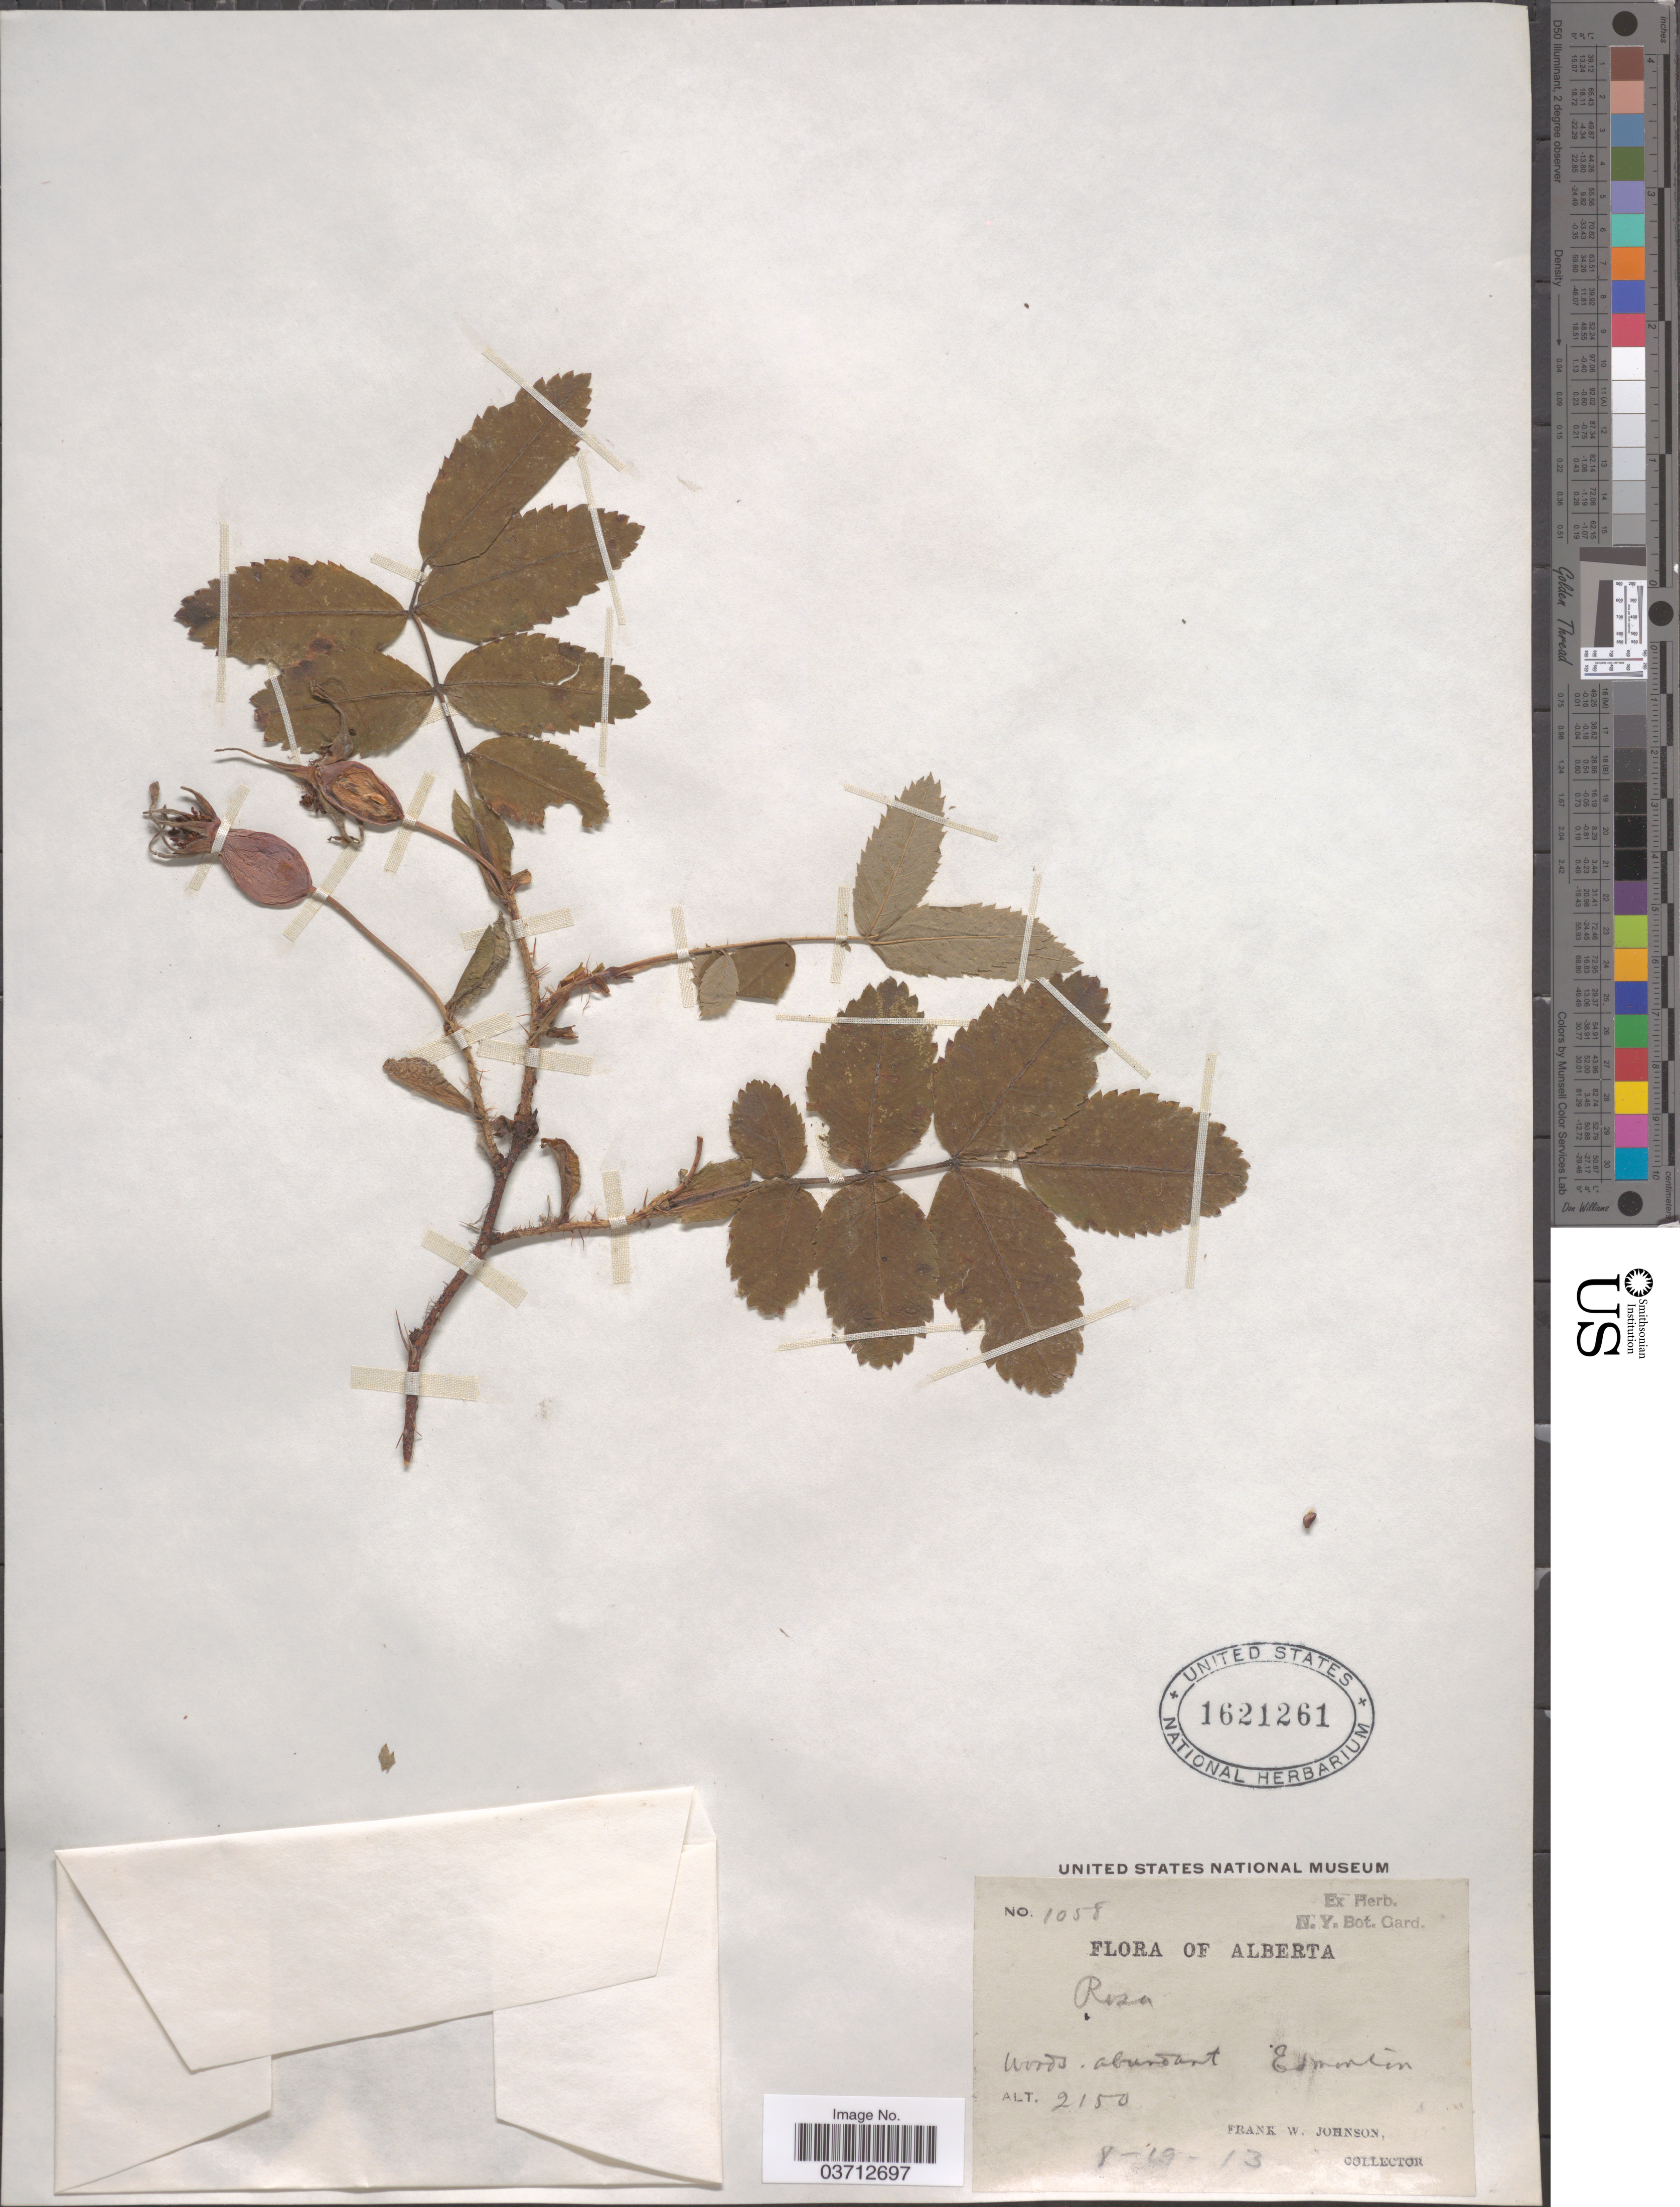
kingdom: Plantae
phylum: Tracheophyta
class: Magnoliopsida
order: Rosales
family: Rosaceae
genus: Rosa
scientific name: Rosa sp.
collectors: F. W. Johnson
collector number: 1058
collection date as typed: Transcribed d/m/y: 19/8/13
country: Canada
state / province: Alberta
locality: Edmonton.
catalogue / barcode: US 1621261